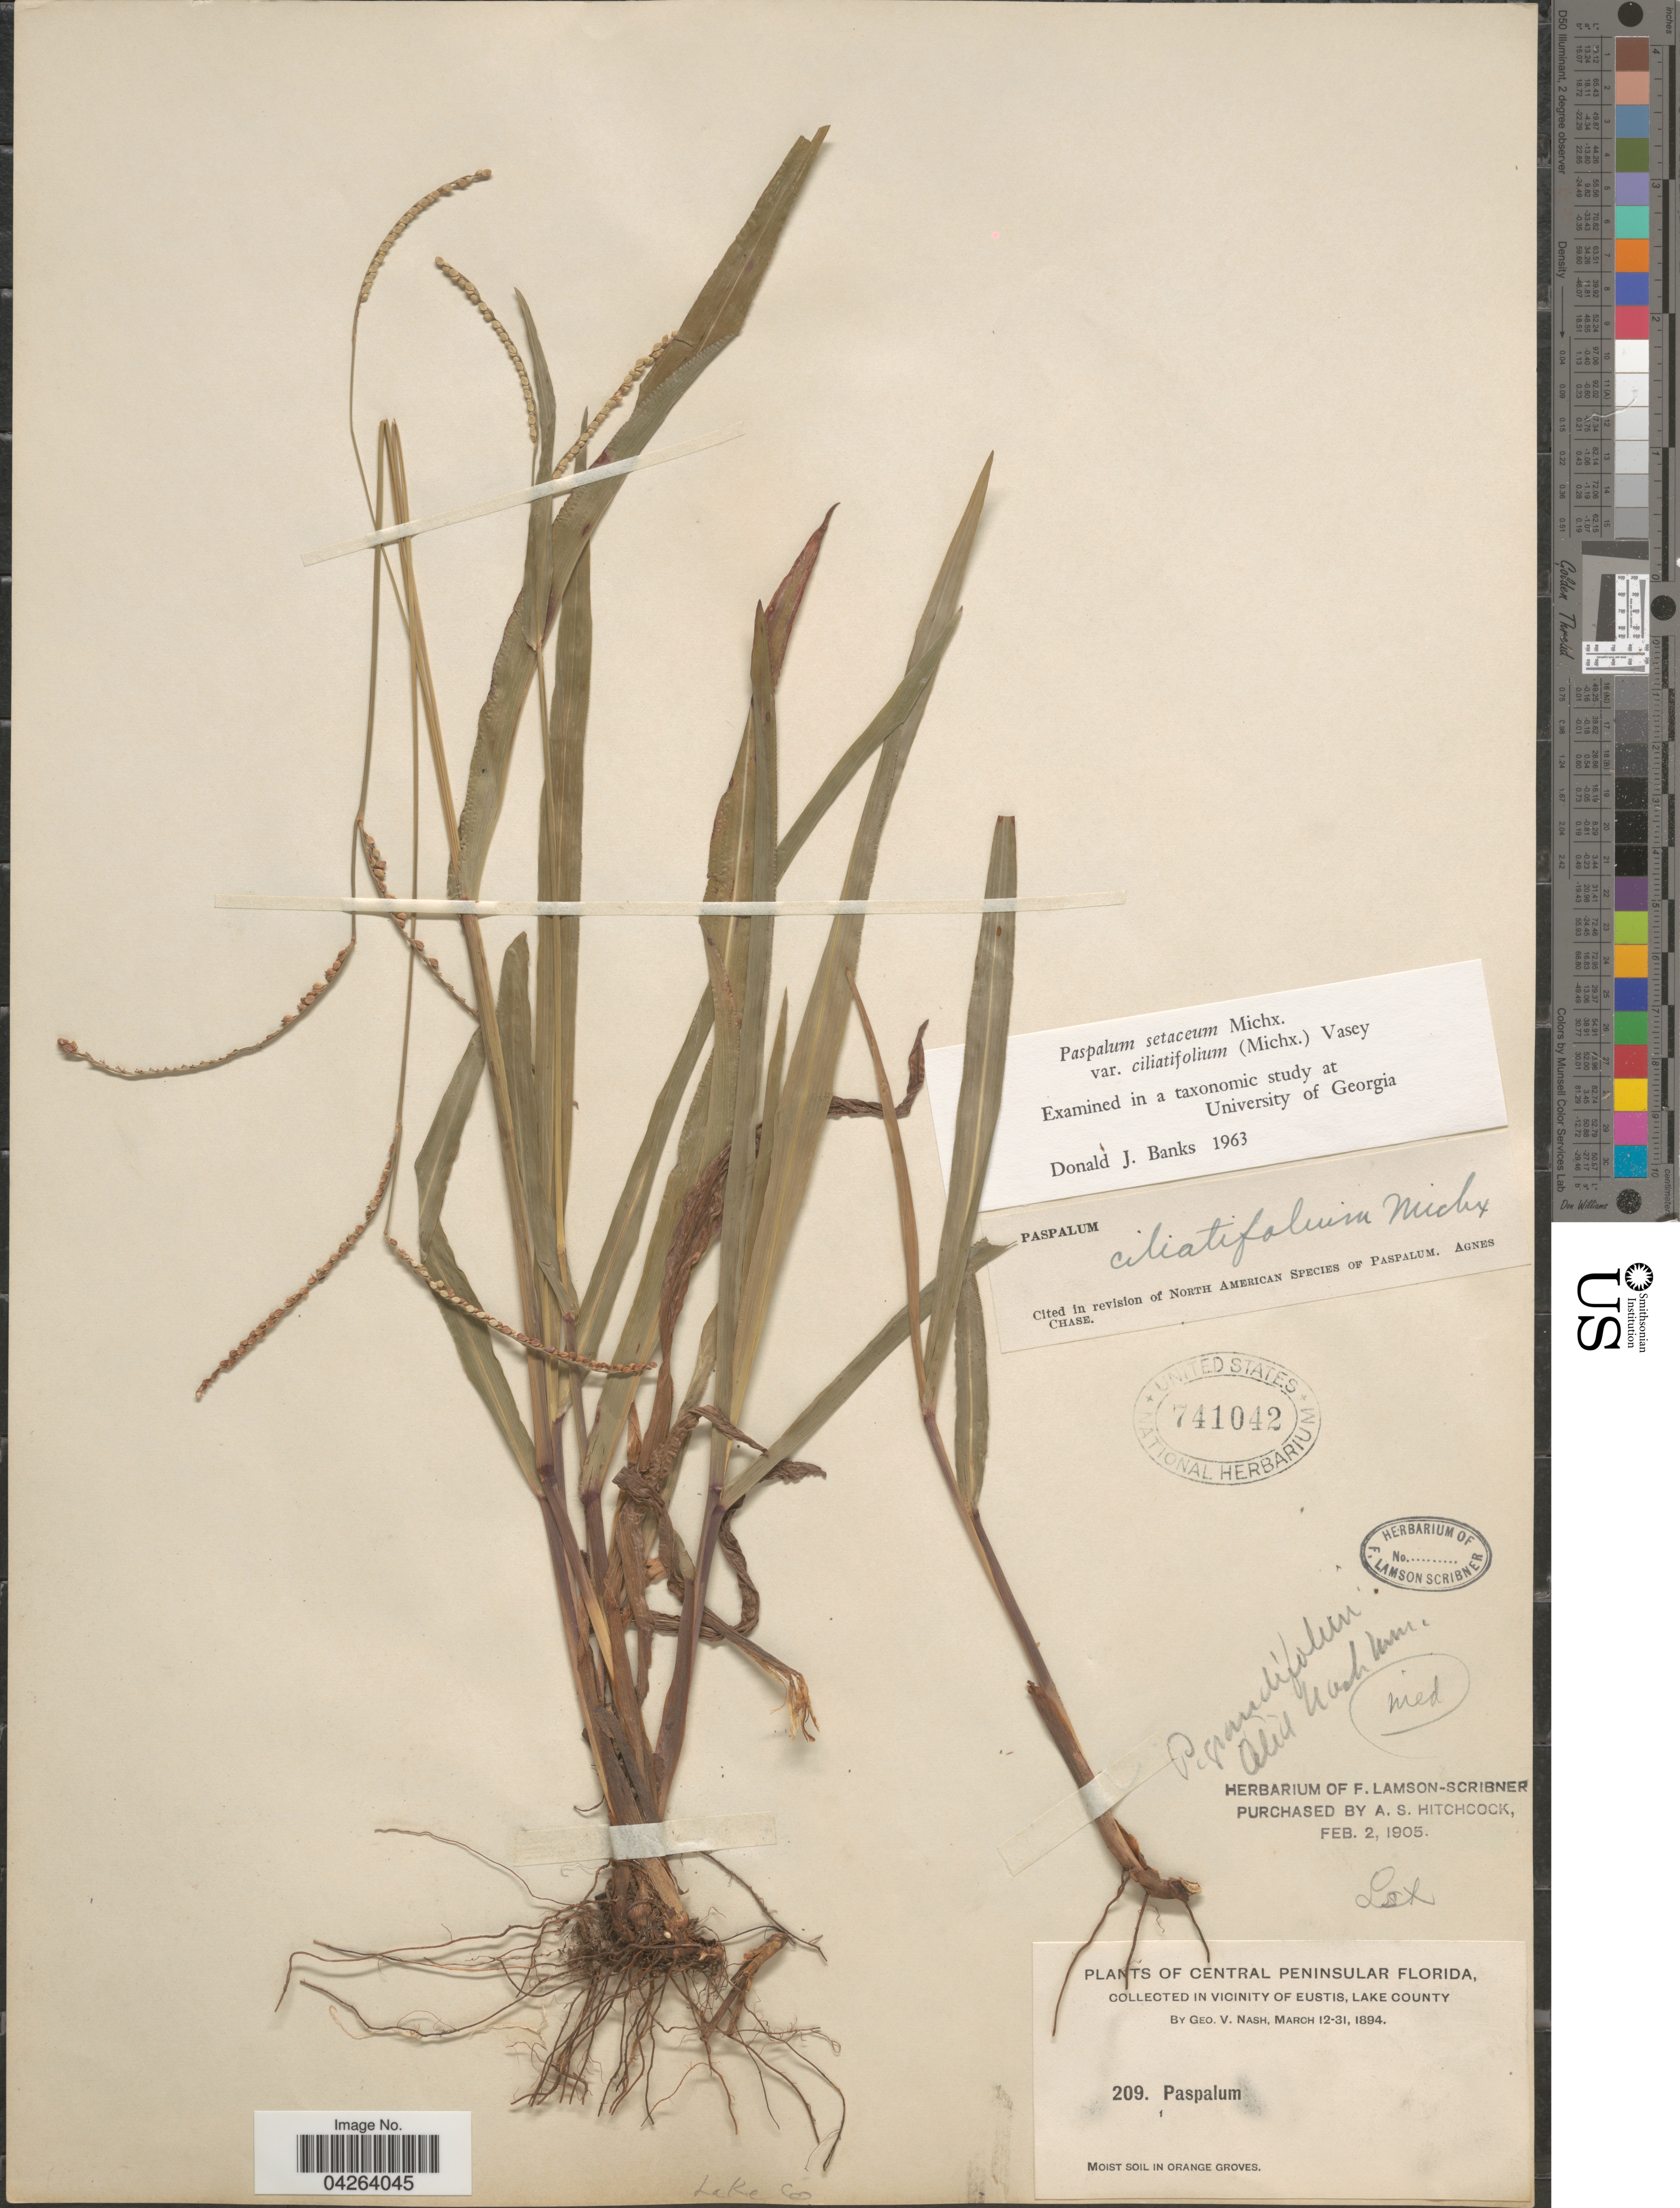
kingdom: Plantae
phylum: Tracheophyta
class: Liliopsida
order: Poales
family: Poaceae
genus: Paspalum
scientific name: Paspalum setaceum var. ciliatifolium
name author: (Michx.) Vasey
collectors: G. V. Nash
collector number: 209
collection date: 1894-03-12/1894-03-31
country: United States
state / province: Florida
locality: Central Peninsuar Florida. In vicinity of Eustis, Lake County. Moist soil in orange groves.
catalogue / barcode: US 741042